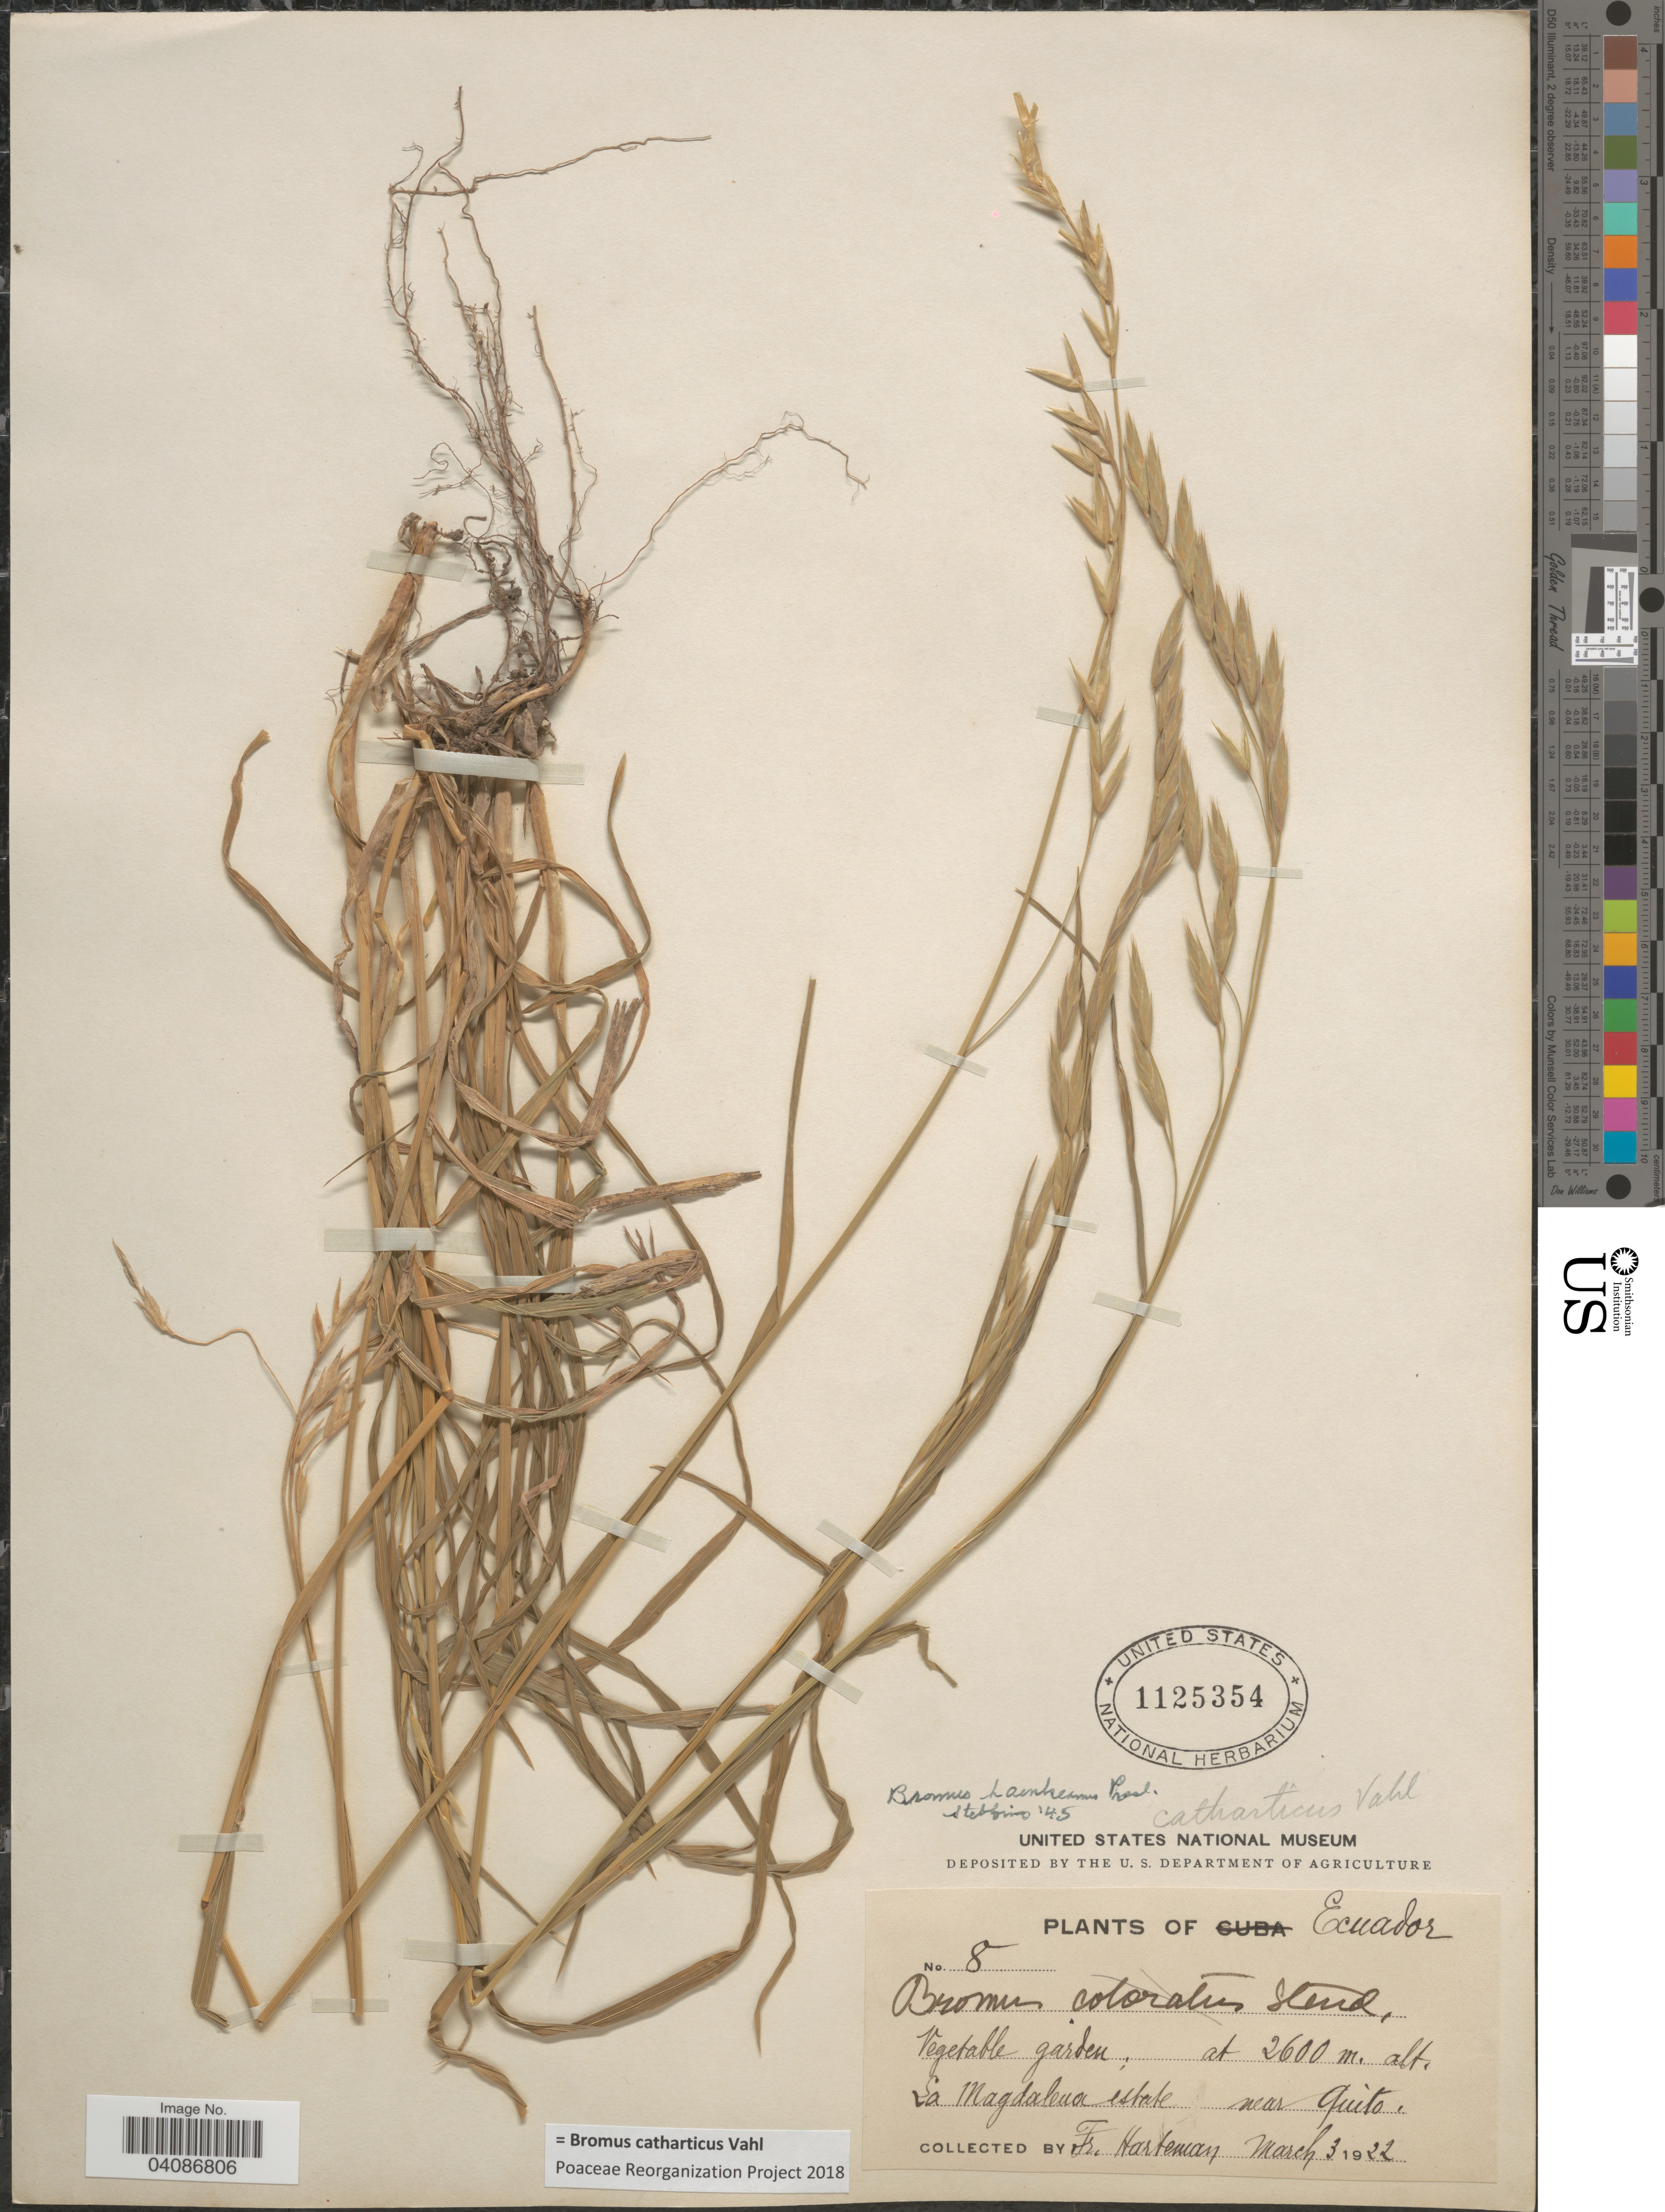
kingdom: Plantae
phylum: Tracheophyta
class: Liliopsida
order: Poales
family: Poaceae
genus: Bromus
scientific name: Bromus catharticus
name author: Vahl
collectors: Harteman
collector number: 8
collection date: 1922-03-03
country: Ecuador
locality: La Magdalena estate near Quito.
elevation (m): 2600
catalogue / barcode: US 1125354